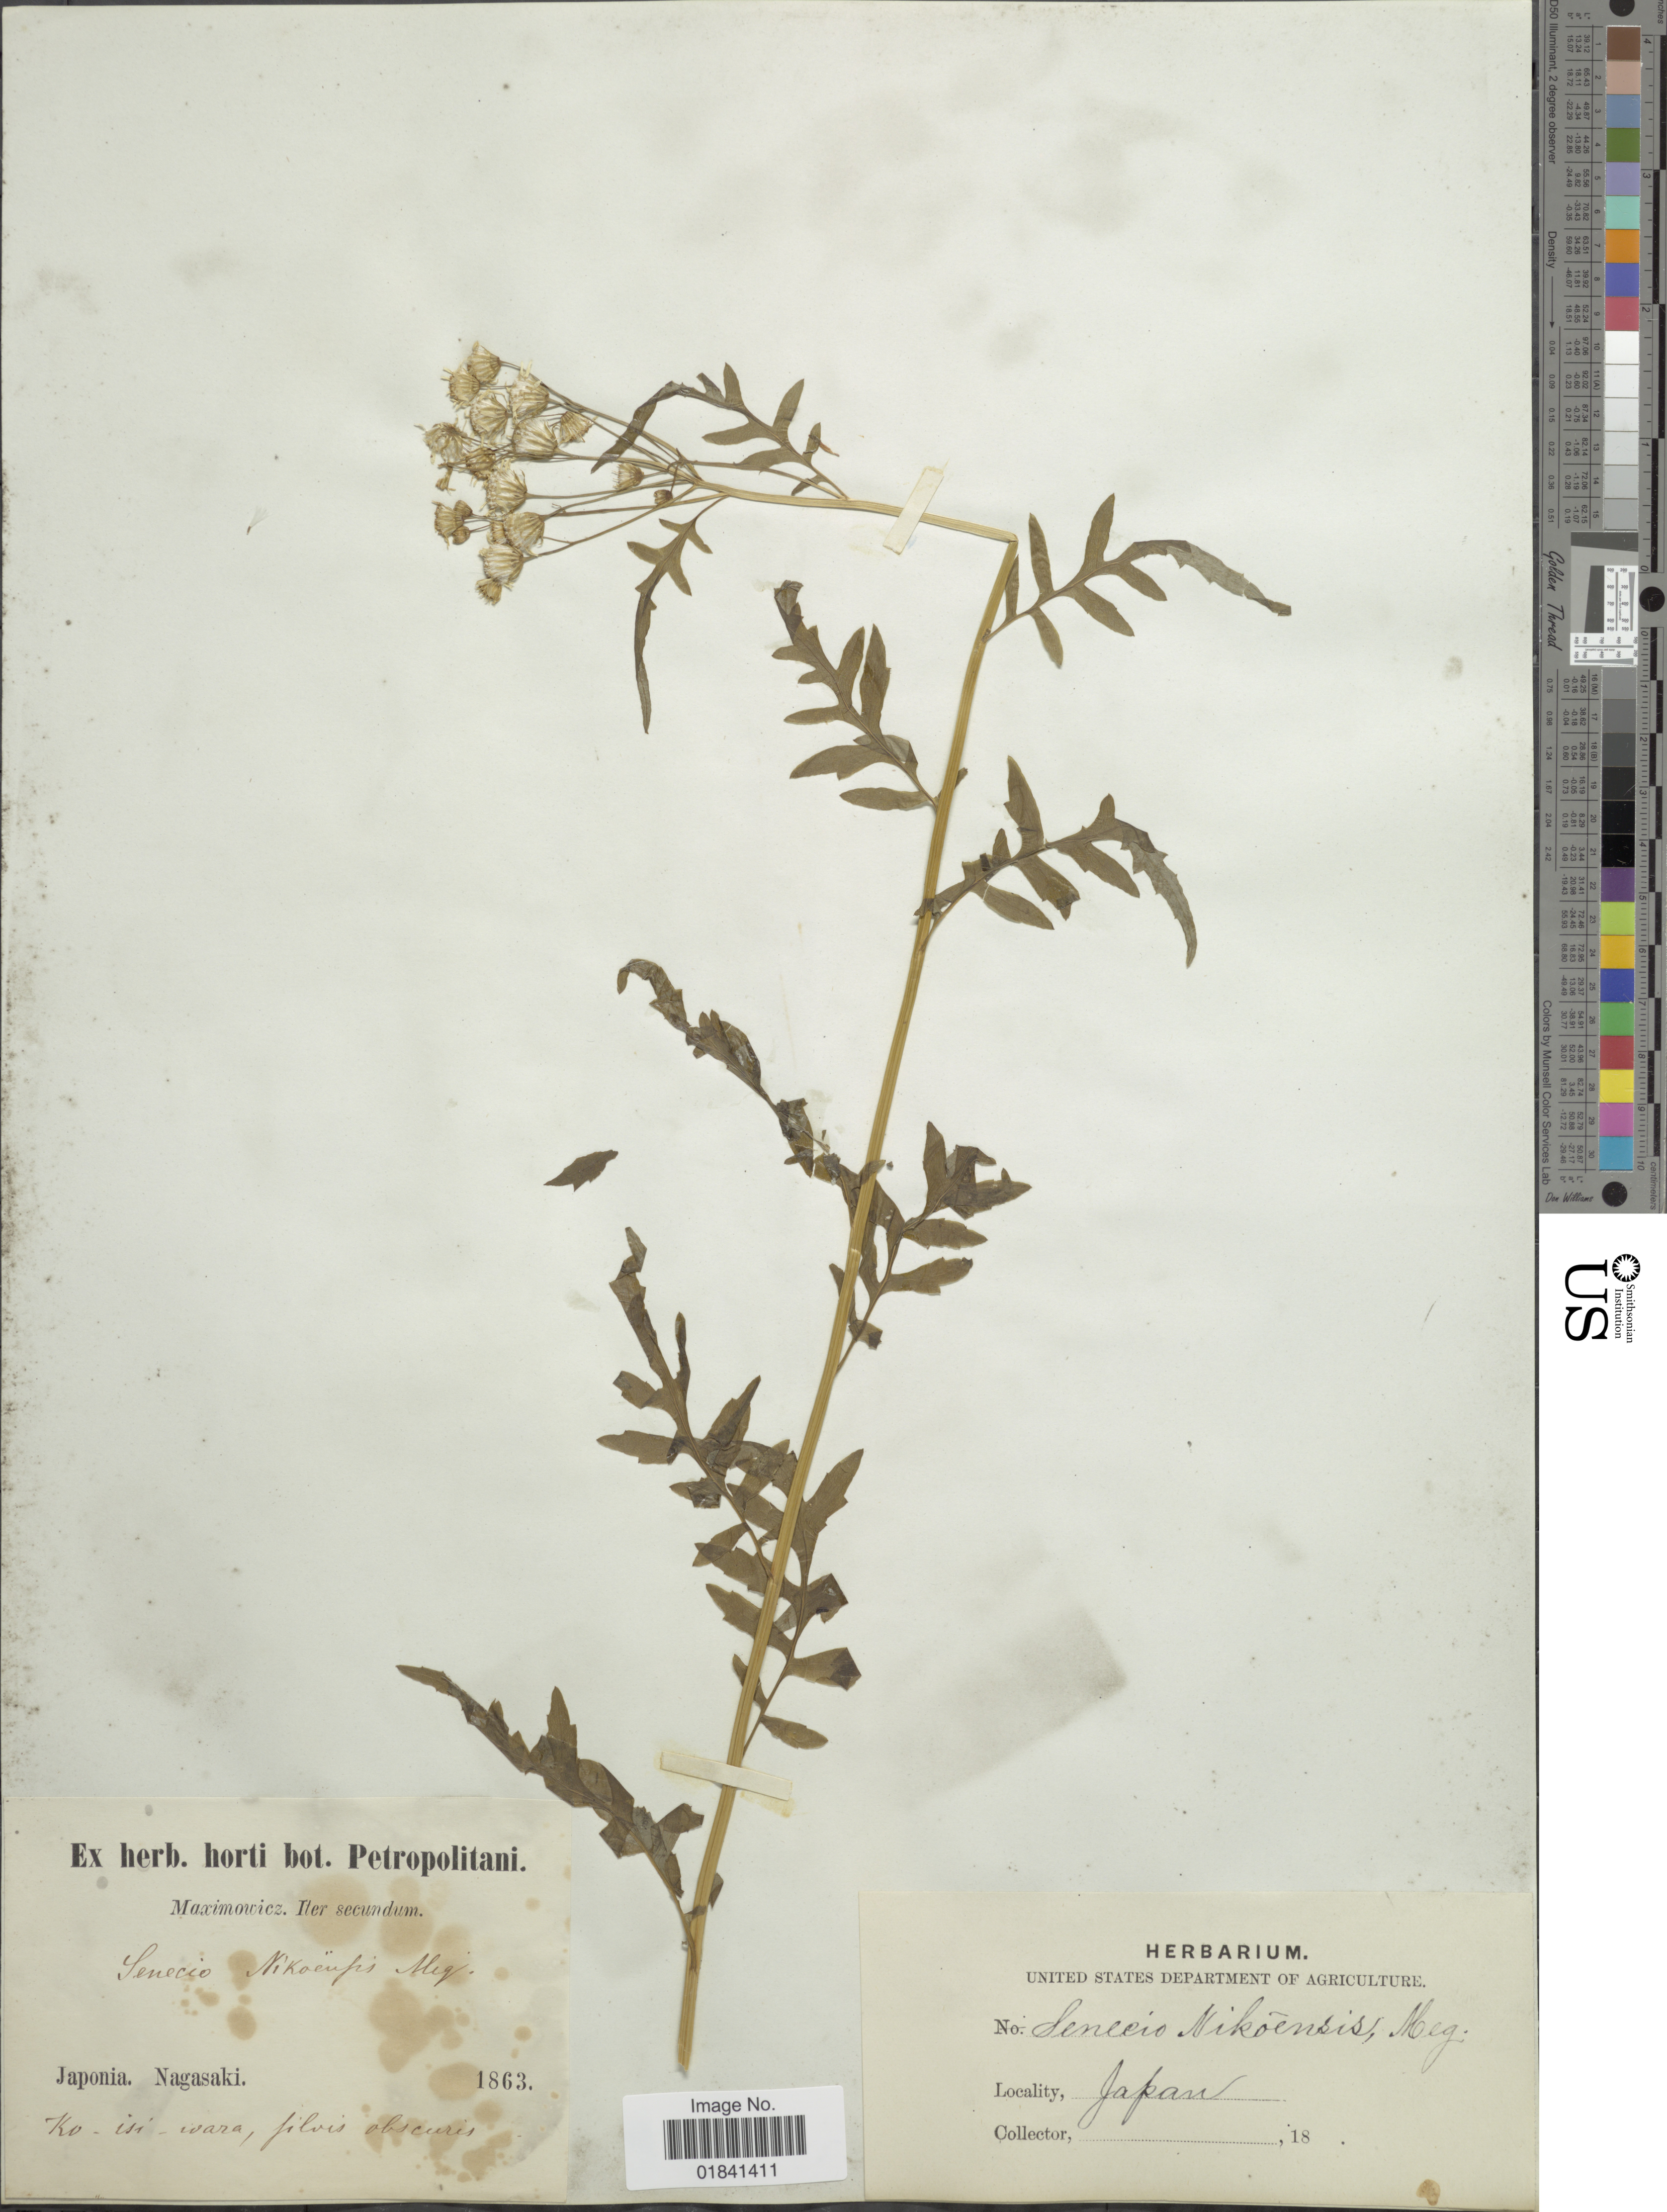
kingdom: Plantae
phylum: Tracheophyta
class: Magnoliopsida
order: Asterales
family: Asteraceae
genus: Senecio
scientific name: Senecio nikoensis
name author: Miq.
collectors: Maximowicz, --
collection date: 1863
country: Japan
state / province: Nagasaki